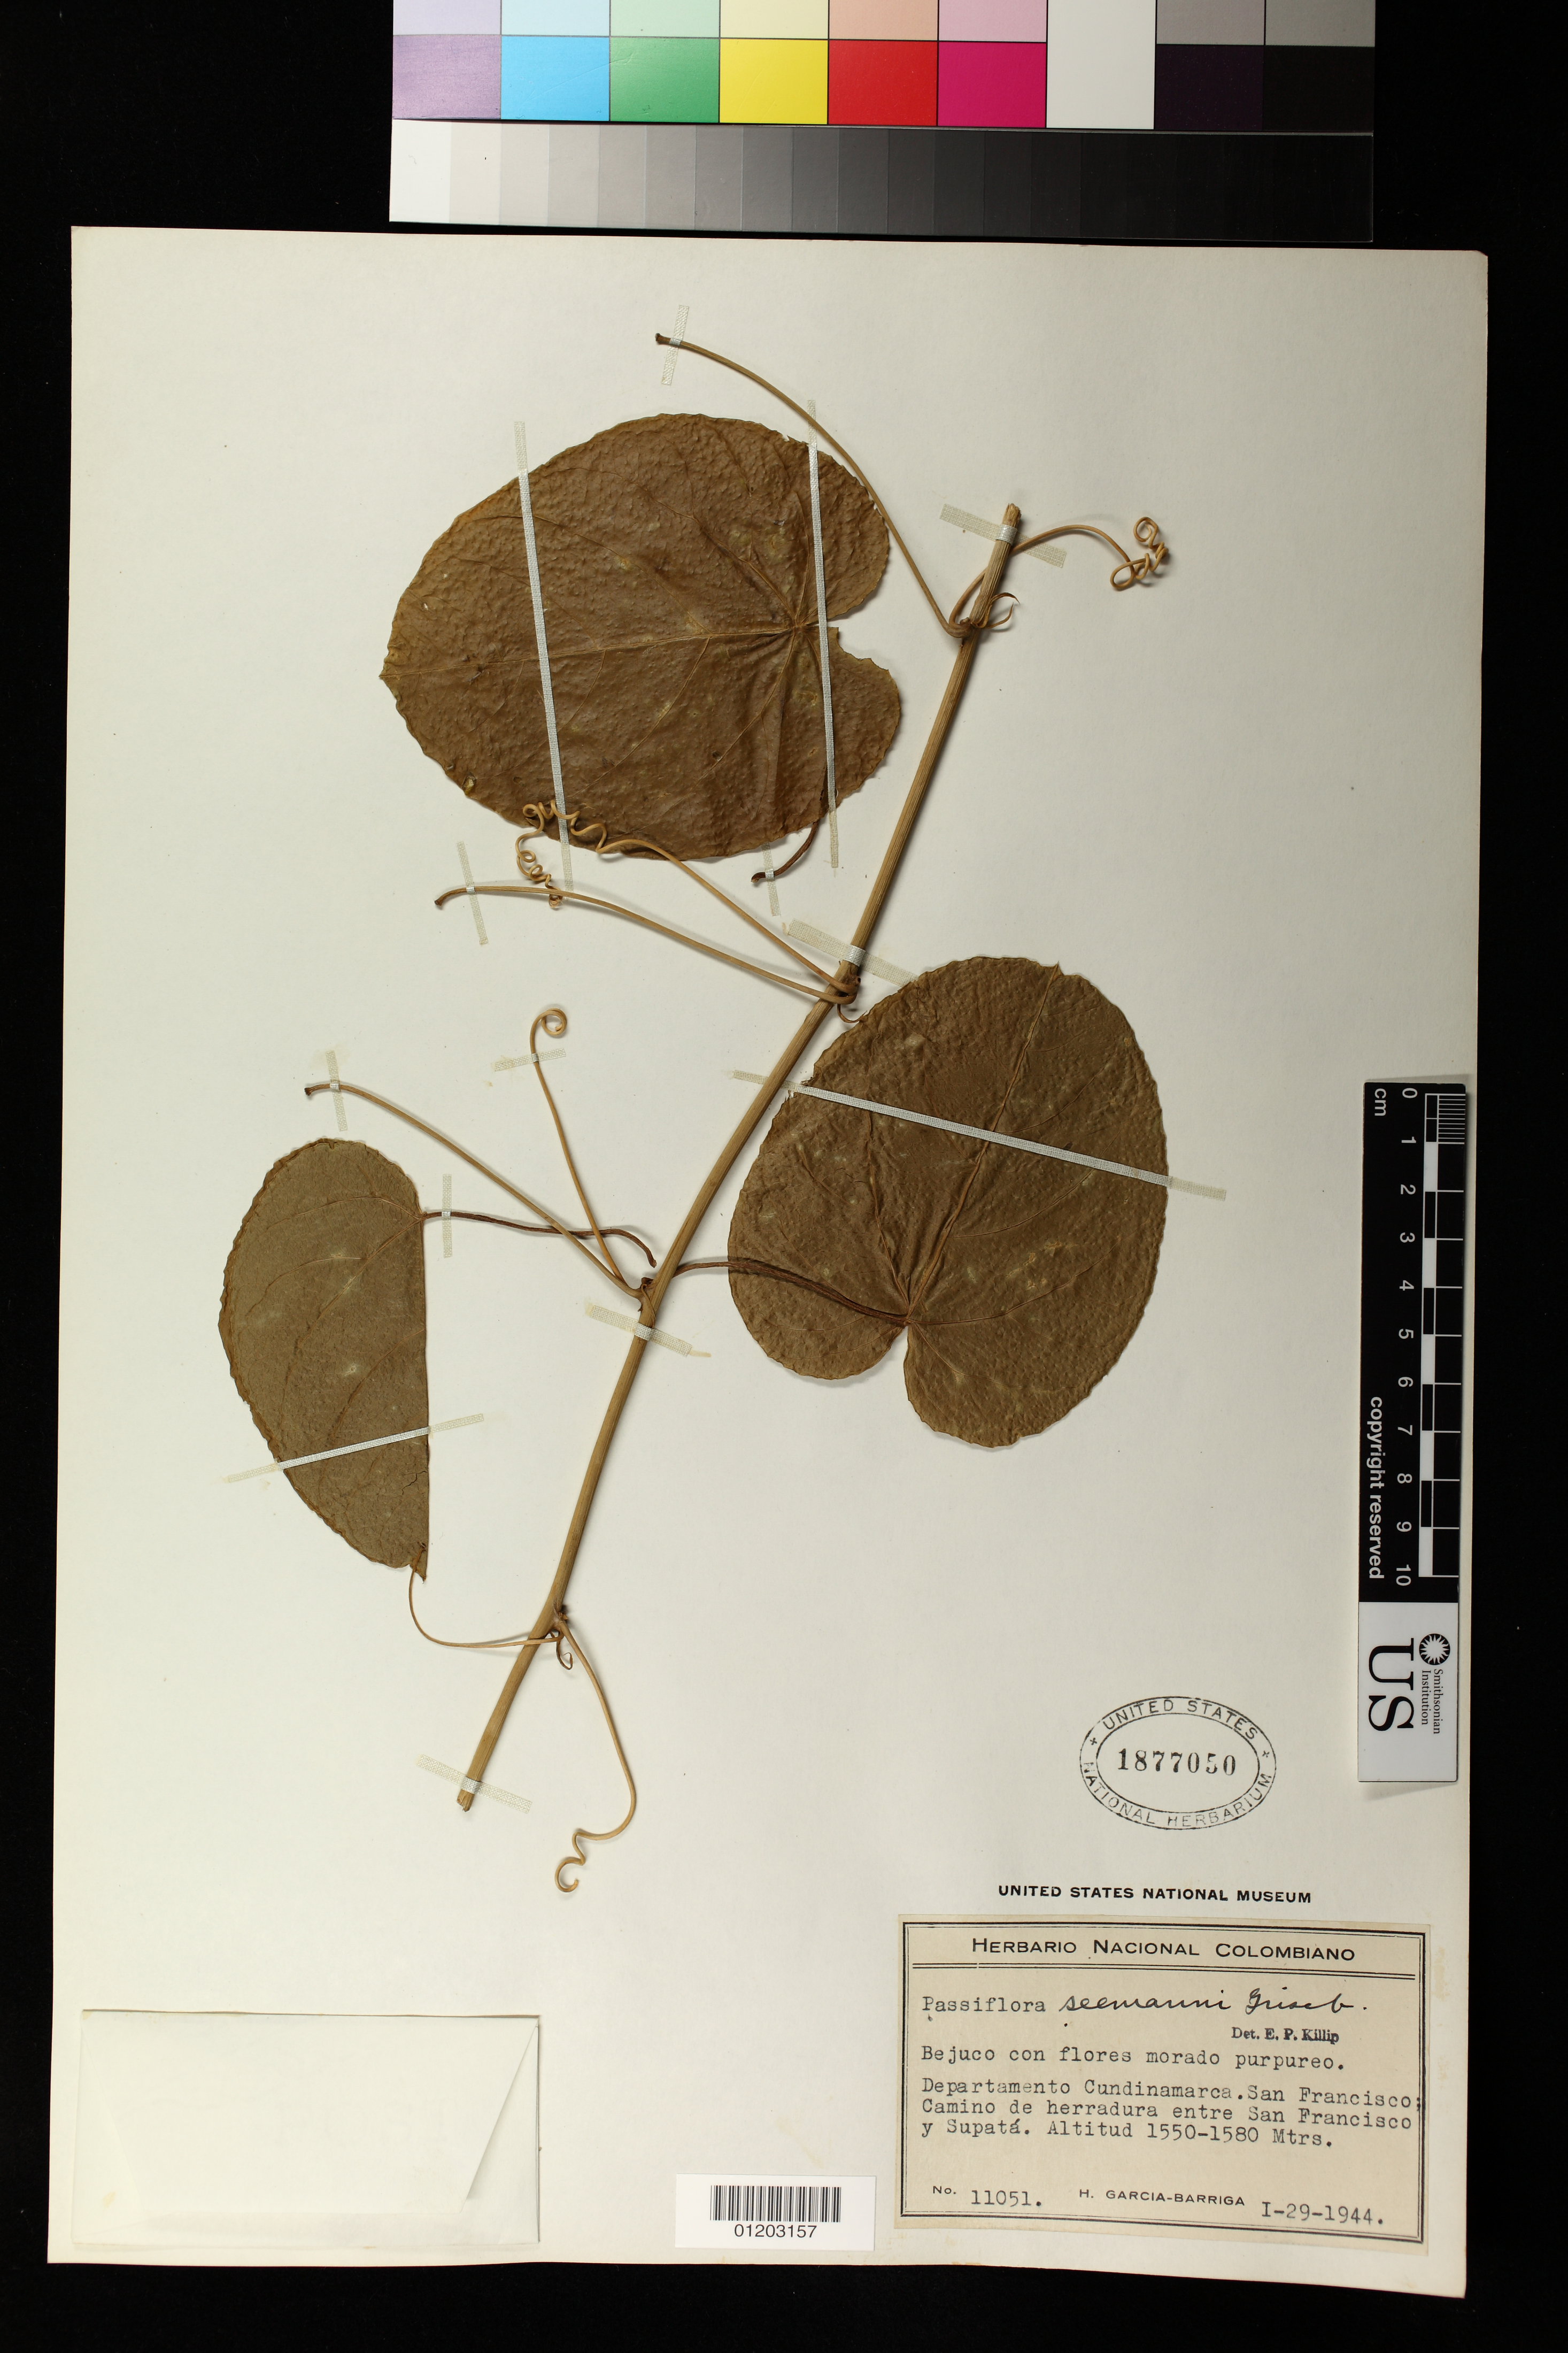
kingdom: Plantae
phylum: Tracheophyta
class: Magnoliopsida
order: Malpighiales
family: Passifloraceae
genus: Passiflora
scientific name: Passiflora seemannii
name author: Griseb.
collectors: H. García Barriga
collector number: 11051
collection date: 1944-01-29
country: Colombia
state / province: Cundinamarca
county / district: San Francisco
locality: Camino de herradura entre San Francisco y Supata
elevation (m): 1550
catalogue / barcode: US 1877050